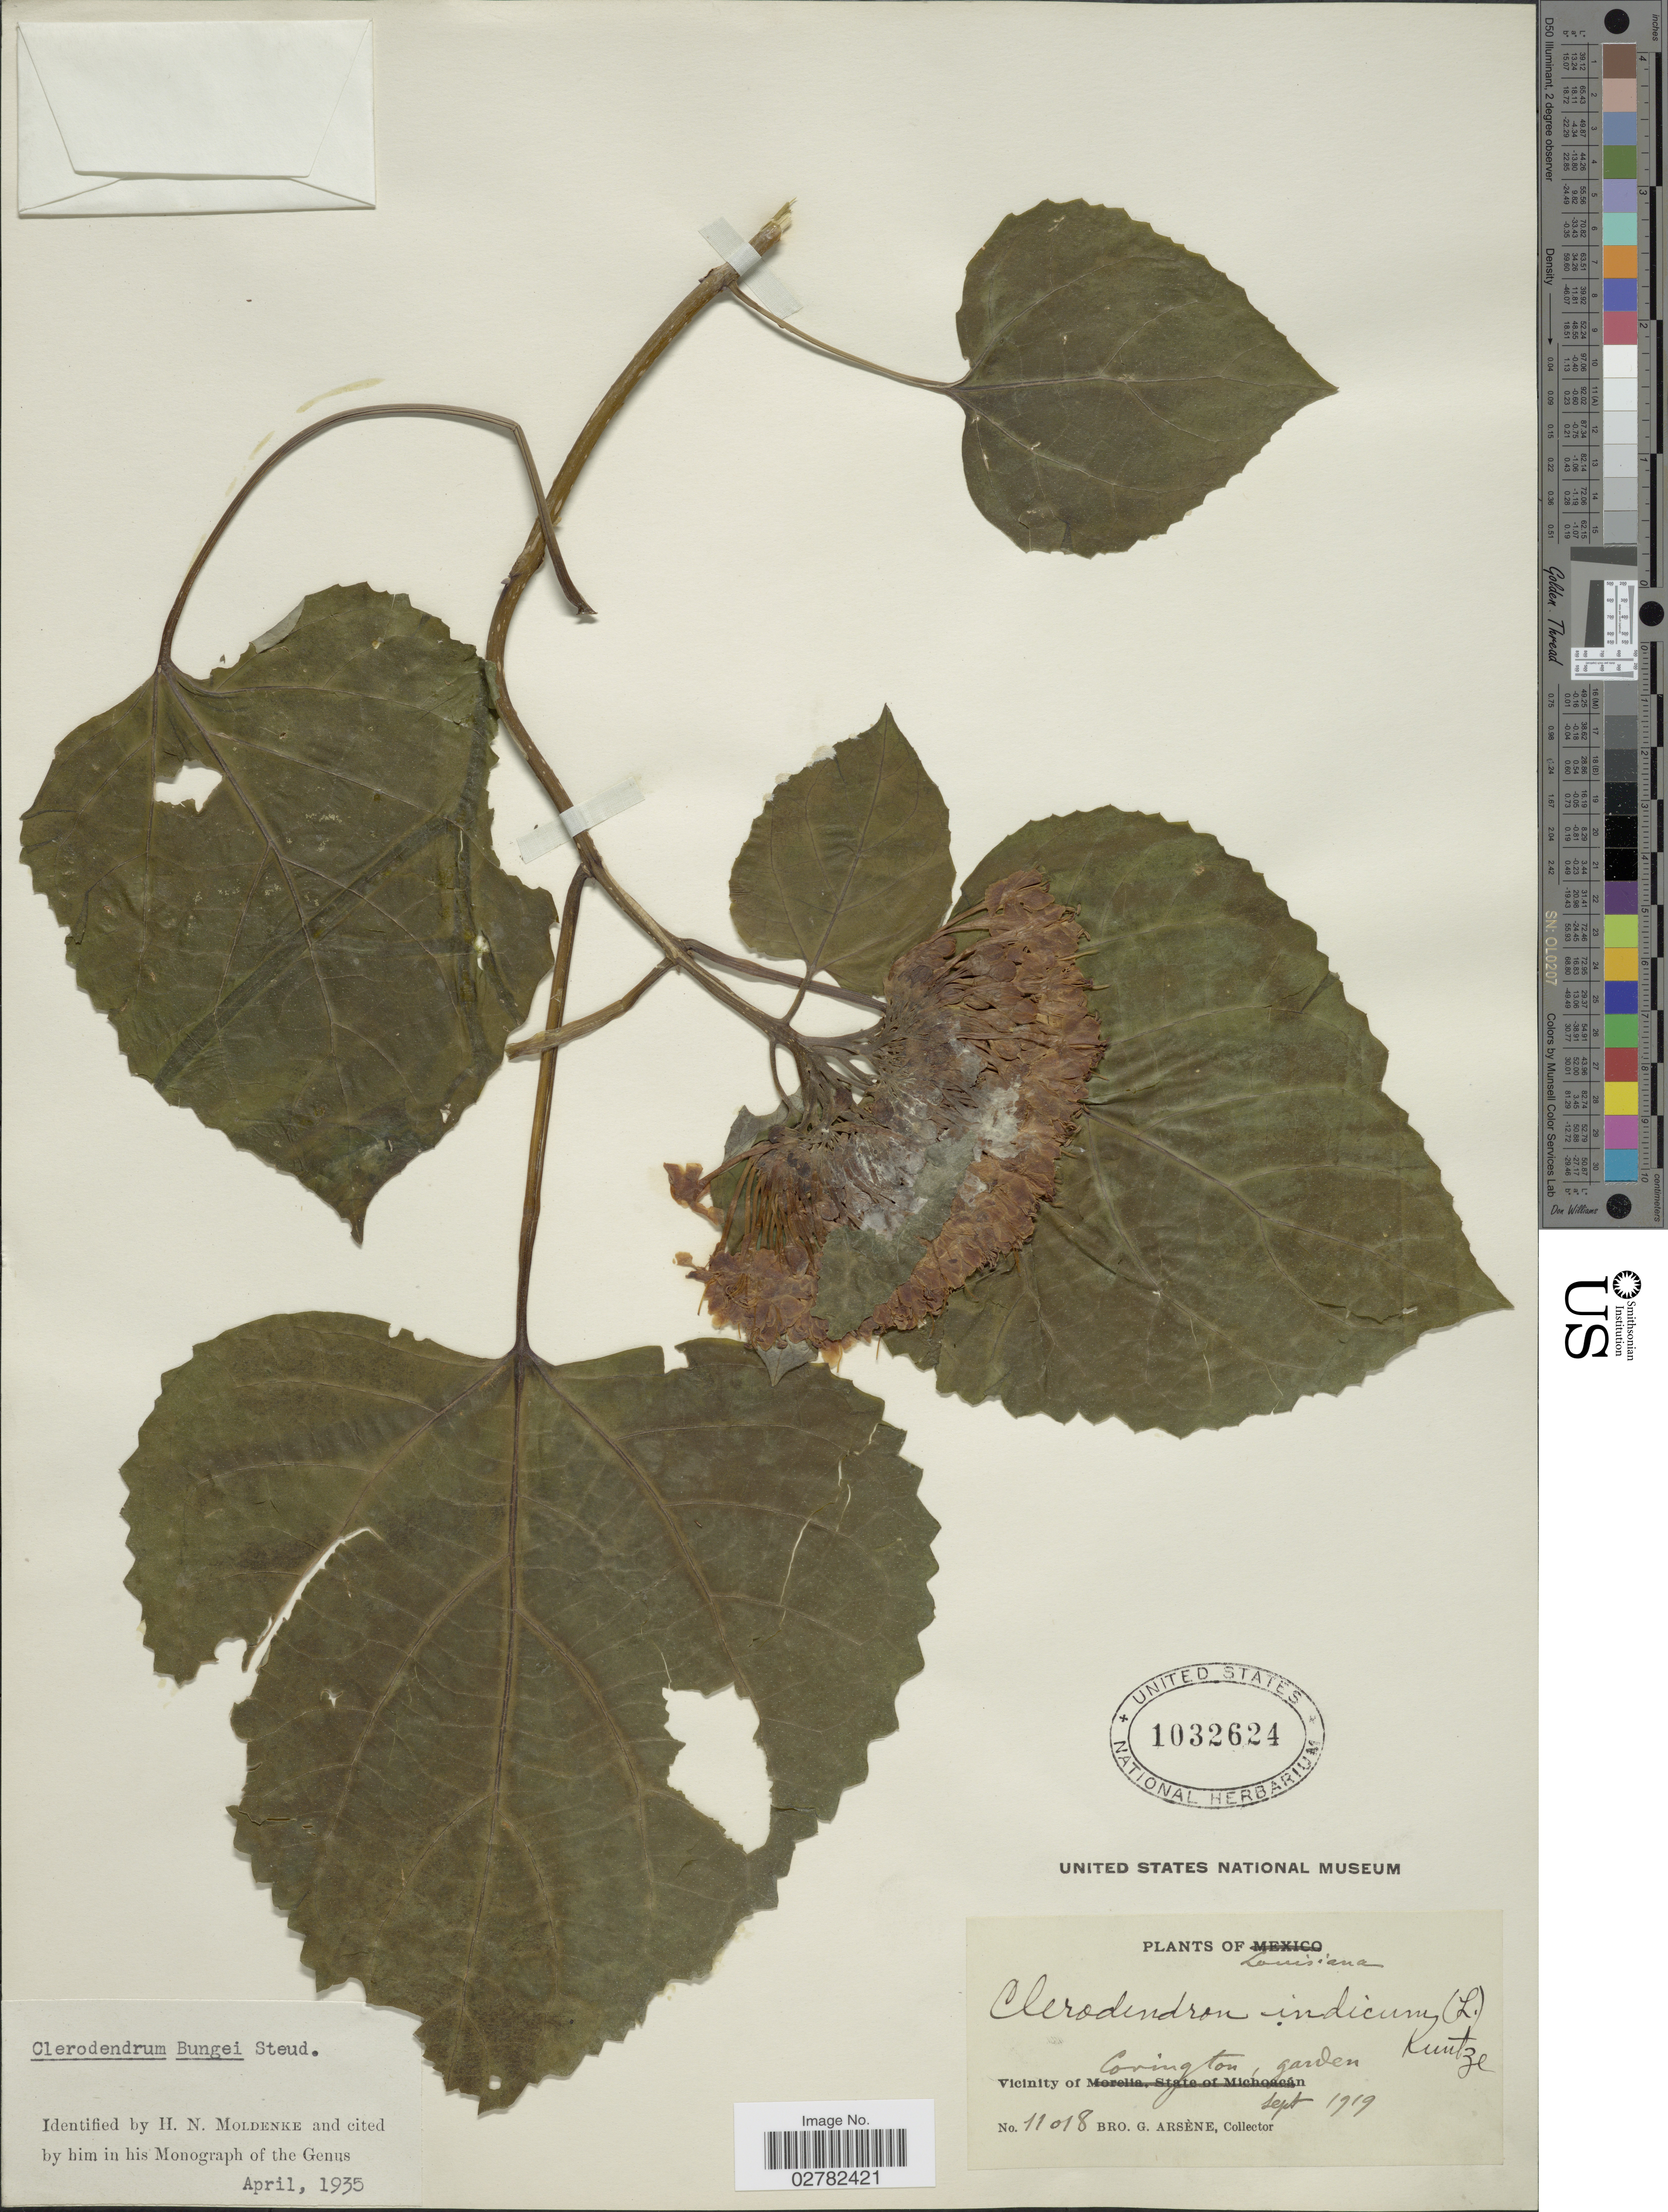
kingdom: Plantae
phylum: Tracheophyta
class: Magnoliopsida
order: Lamiales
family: Lamiaceae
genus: Clerodendrum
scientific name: Clerodendrum bungei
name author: Steud.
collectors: Bro. G. Arsène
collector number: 11018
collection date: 1919-09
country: United States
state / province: Louisiana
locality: Vicinity of Covington, garden.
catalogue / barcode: US 1032624